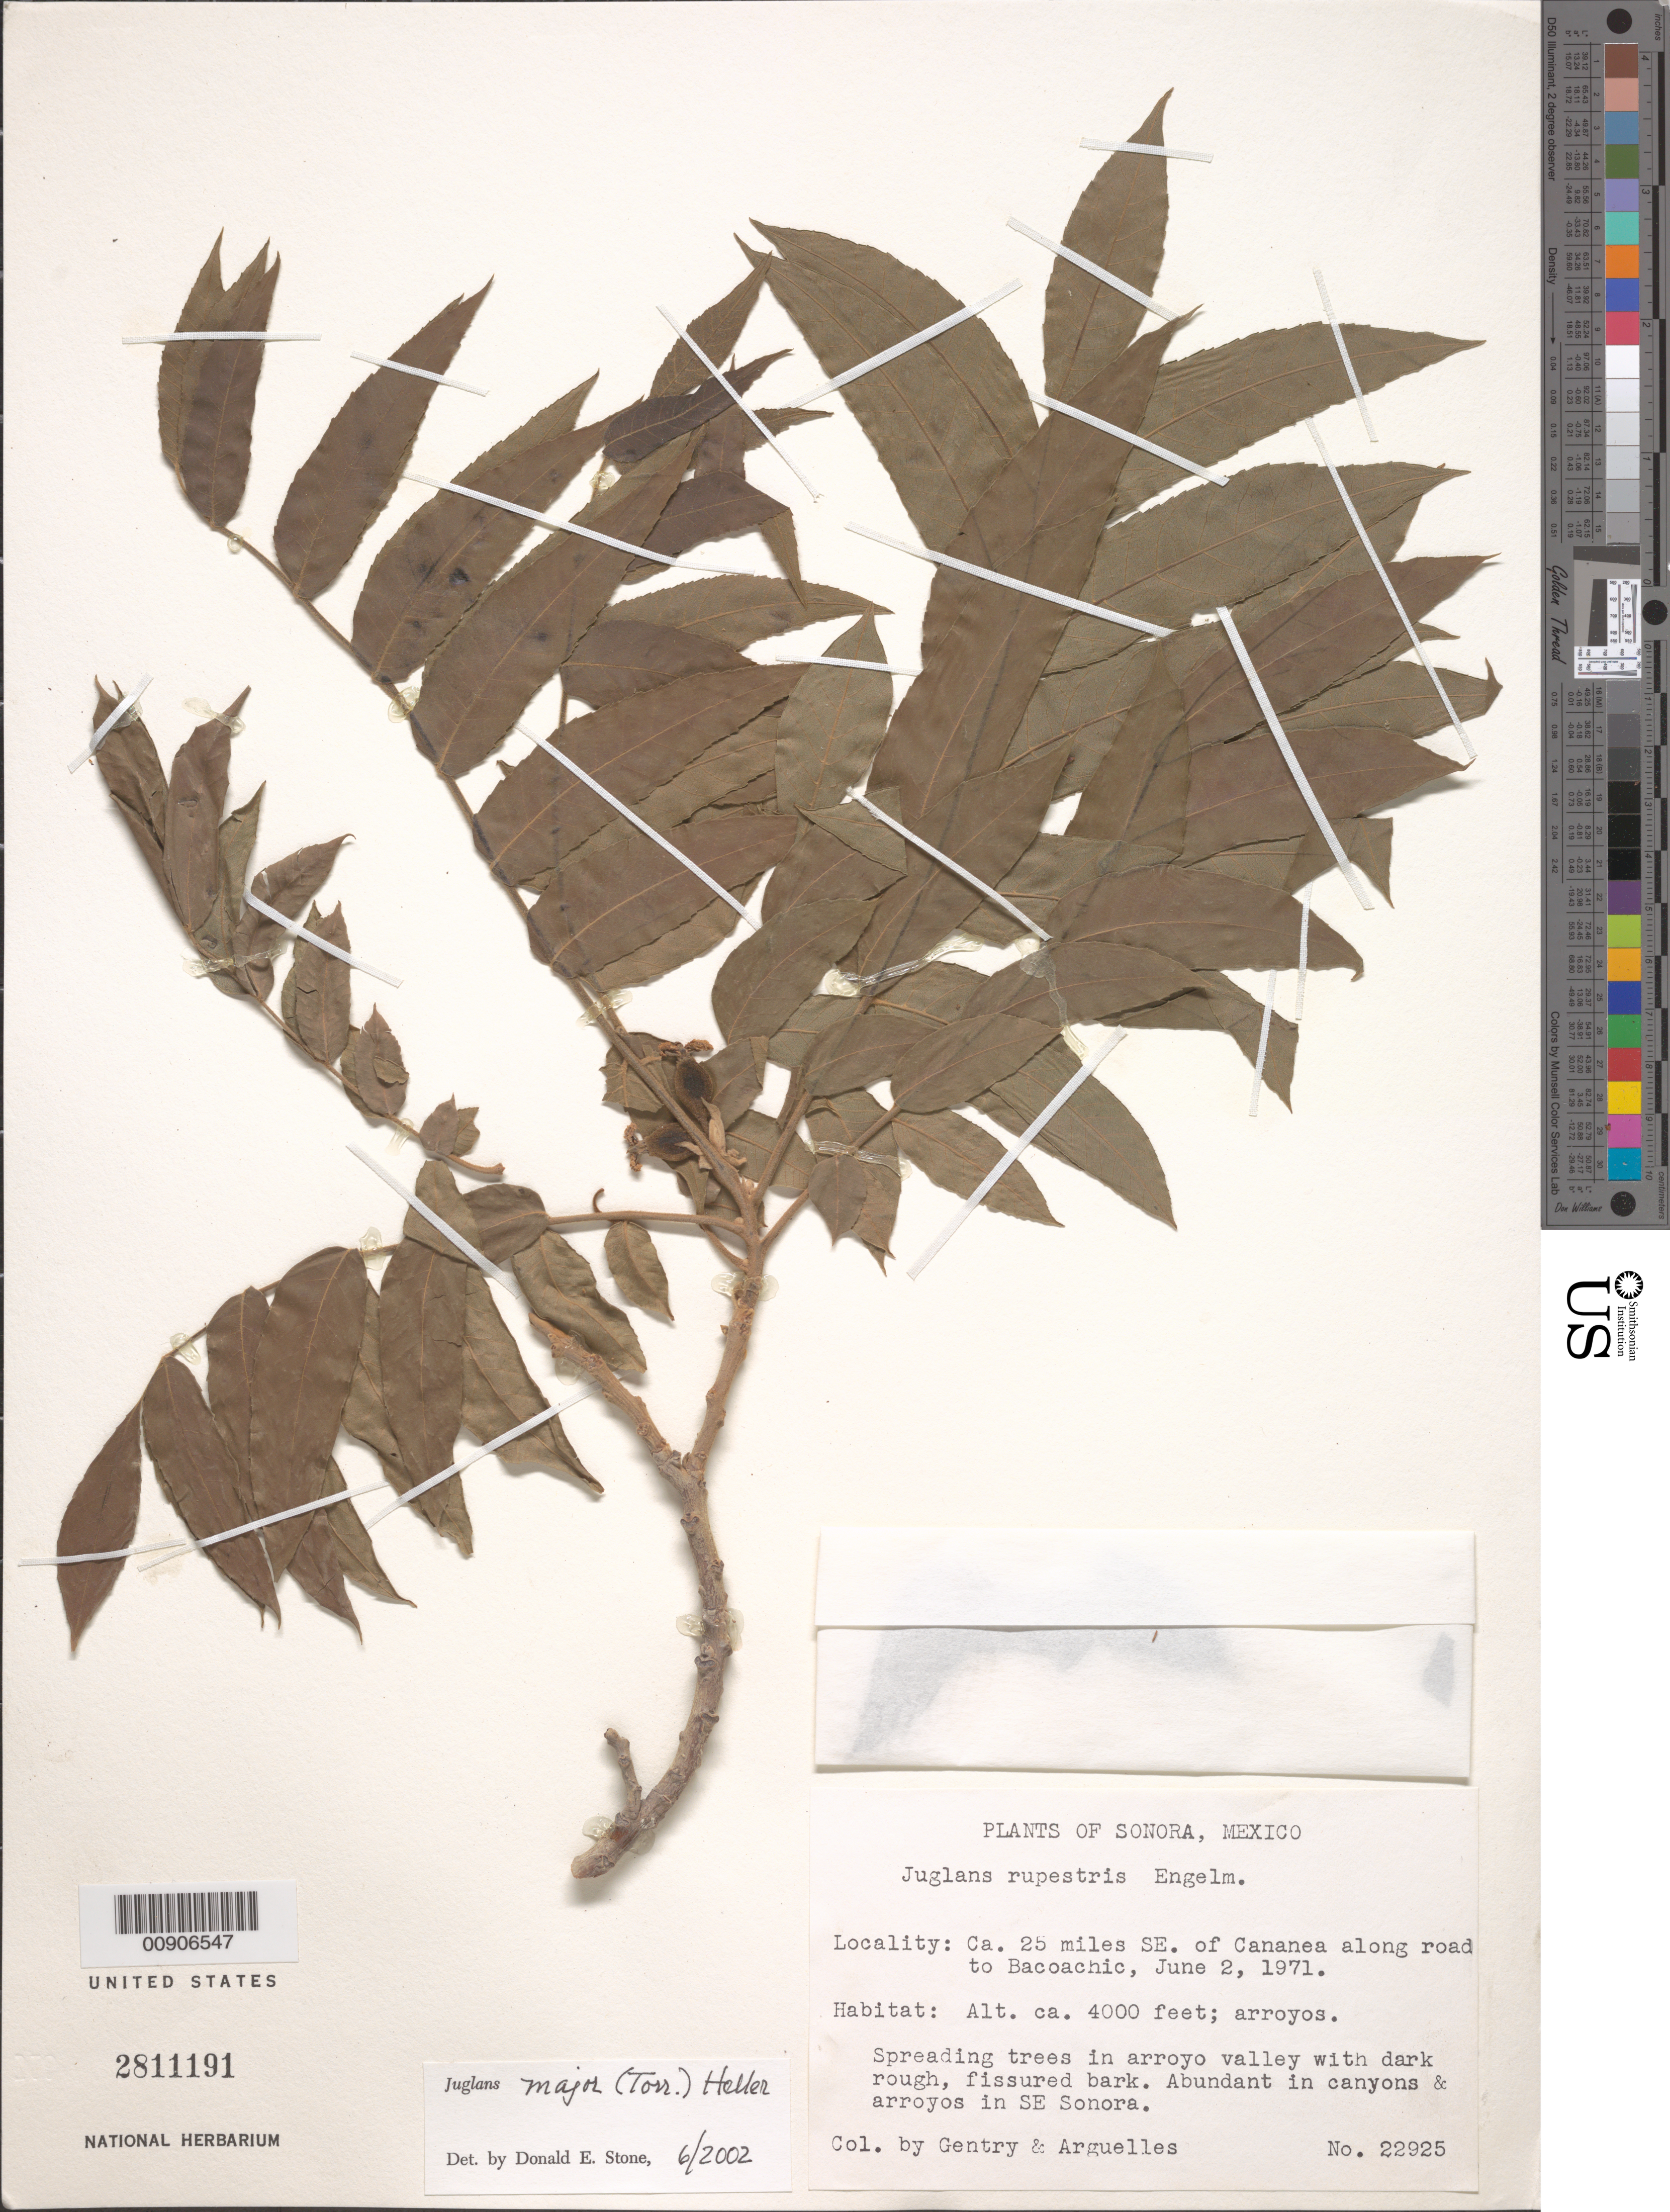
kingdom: Plantae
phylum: Tracheophyta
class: Magnoliopsida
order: Fagales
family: Juglandaceae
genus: Juglans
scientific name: Juglans major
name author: (Torr.) A. Heller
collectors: Gentry, -- & Arguelles, --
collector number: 22925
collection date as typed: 02 Jun 1971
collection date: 1971-06-02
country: Mexico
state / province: Sonora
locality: Sonora: ca. 25 miles SE of Cananea along road to Bacoachic.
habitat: In arroyo valley.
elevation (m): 1219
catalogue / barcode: US 2811191